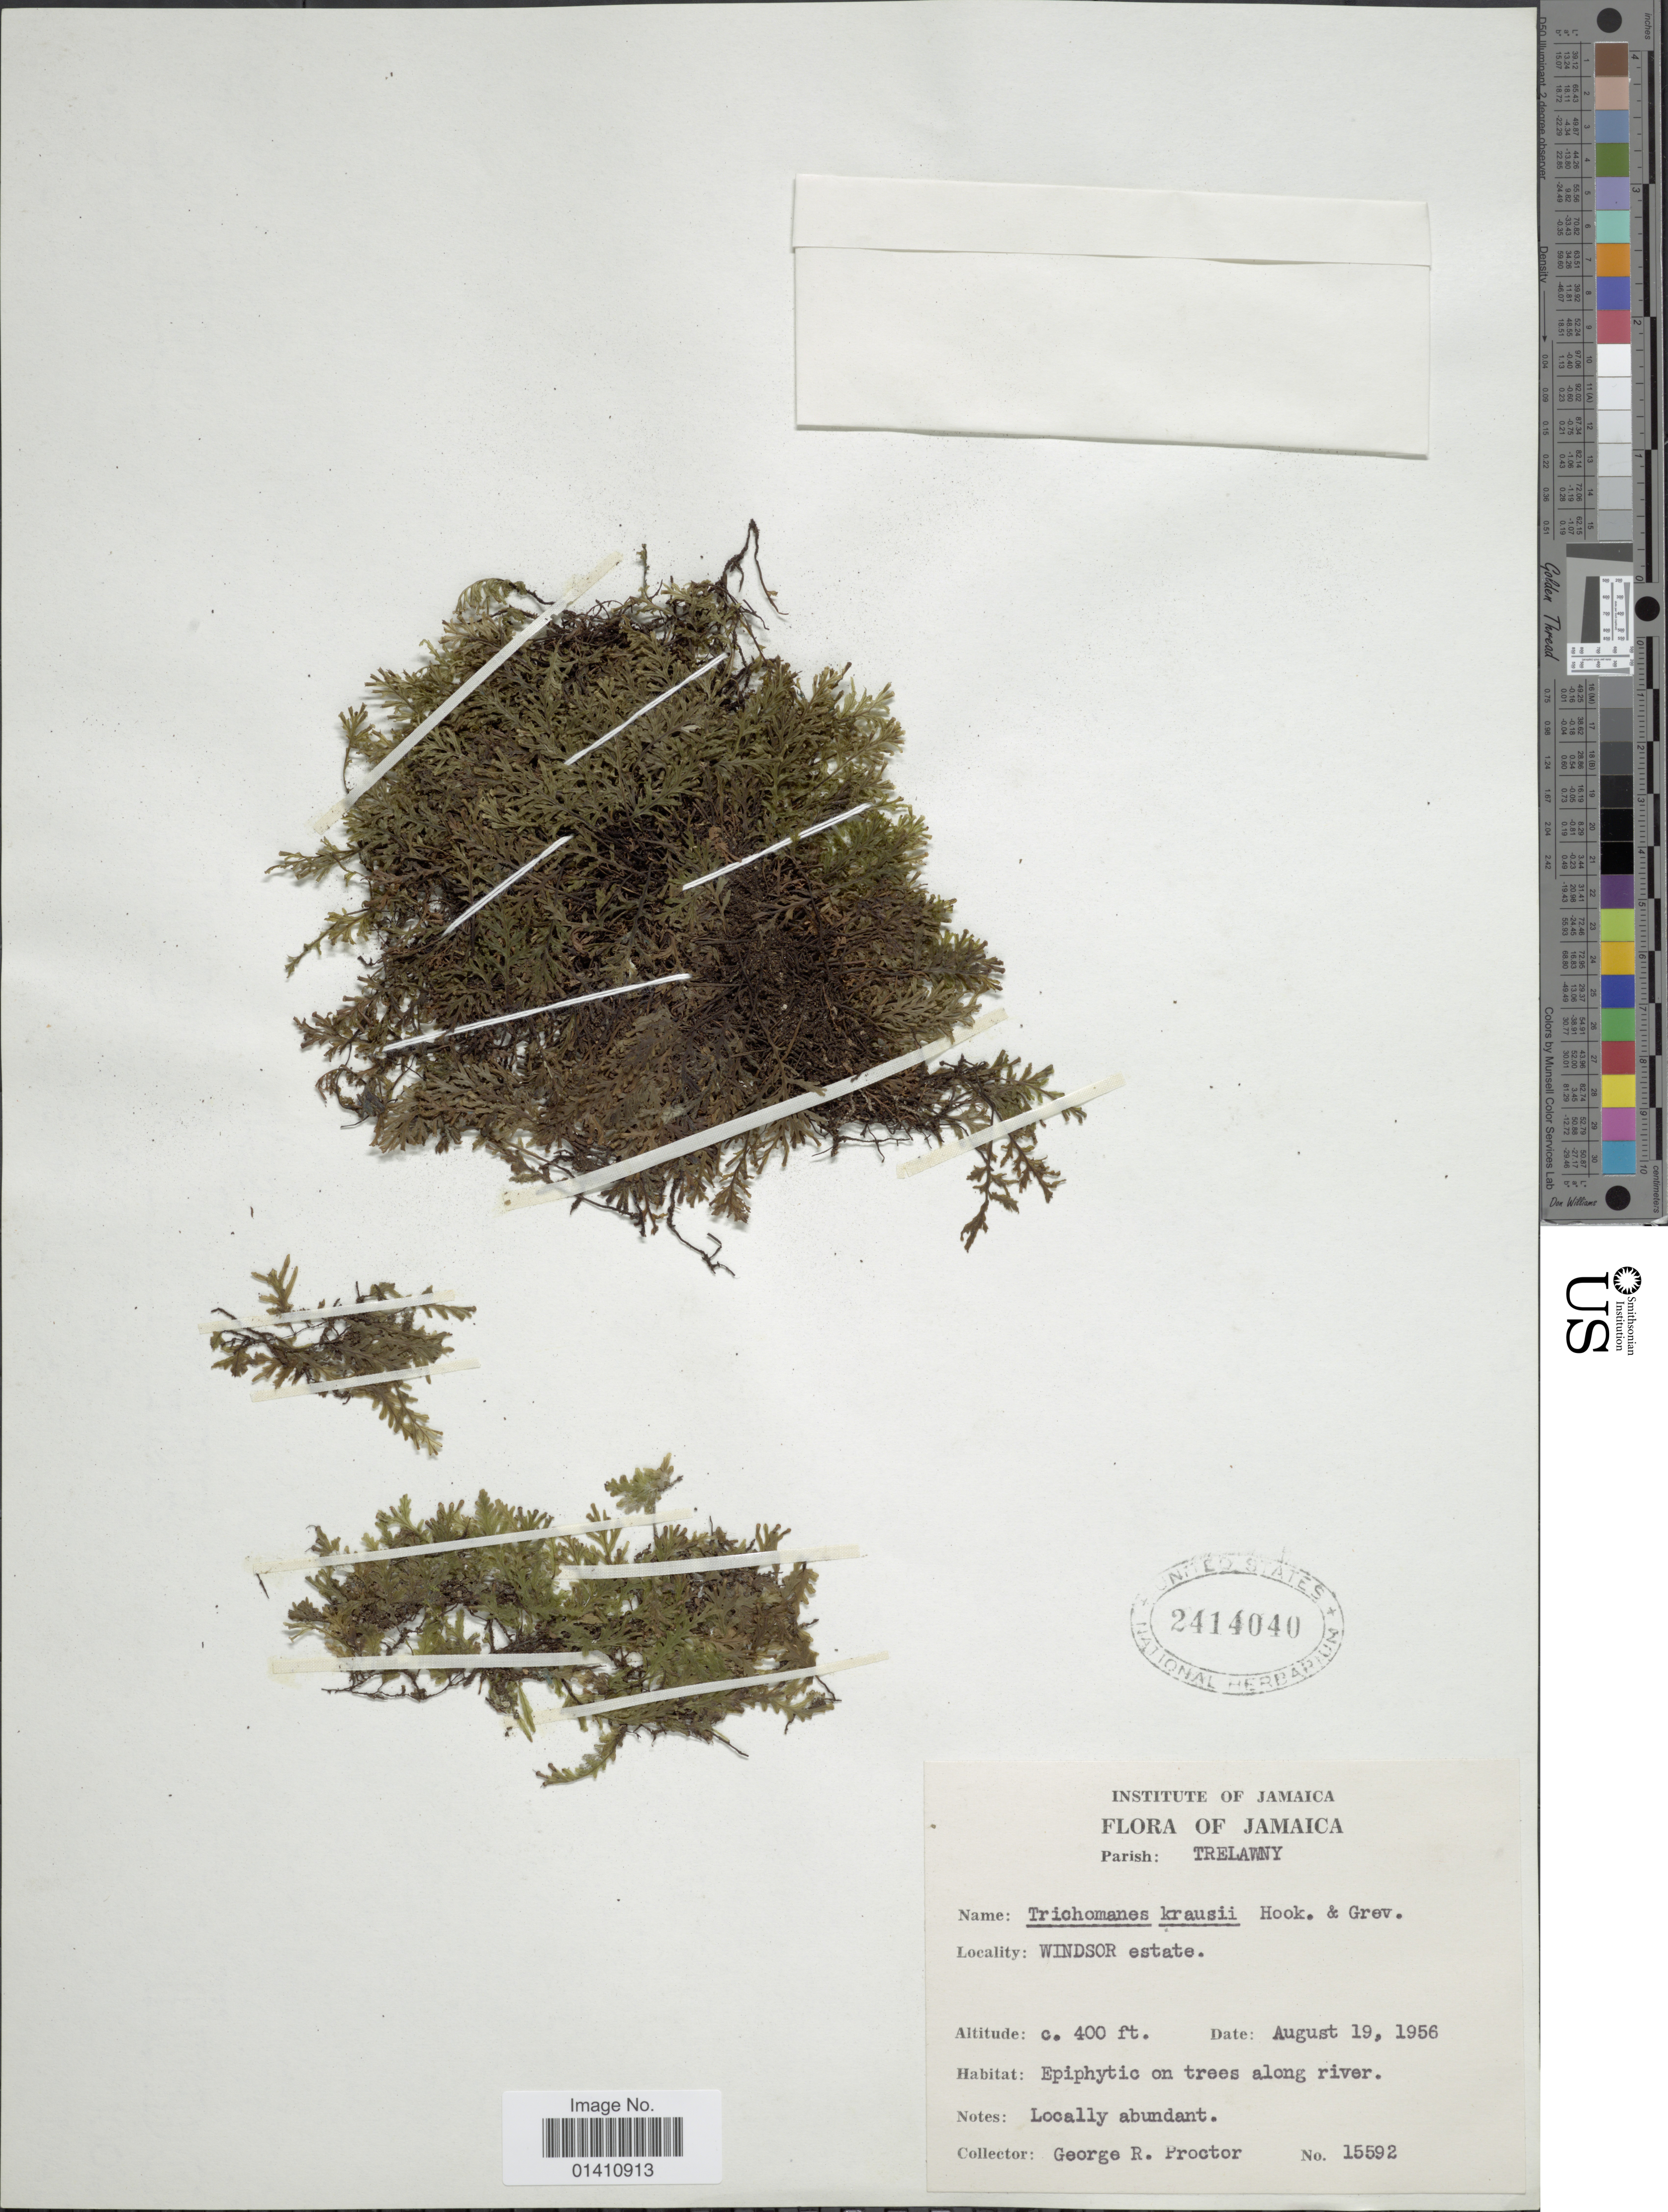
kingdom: Plantae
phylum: Tracheophyta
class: Polypodiopsida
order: Hymenophyllales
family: Hymenophyllaceae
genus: Didymoglossum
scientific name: Didymoglossum kraussii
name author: (Hook. & Grev.) C. Presl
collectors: G. R. Proctor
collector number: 15592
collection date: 1956-08-19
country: Jamaica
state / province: Trelawny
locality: Windsor estate. Trelawny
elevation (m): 122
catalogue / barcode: US 2414040